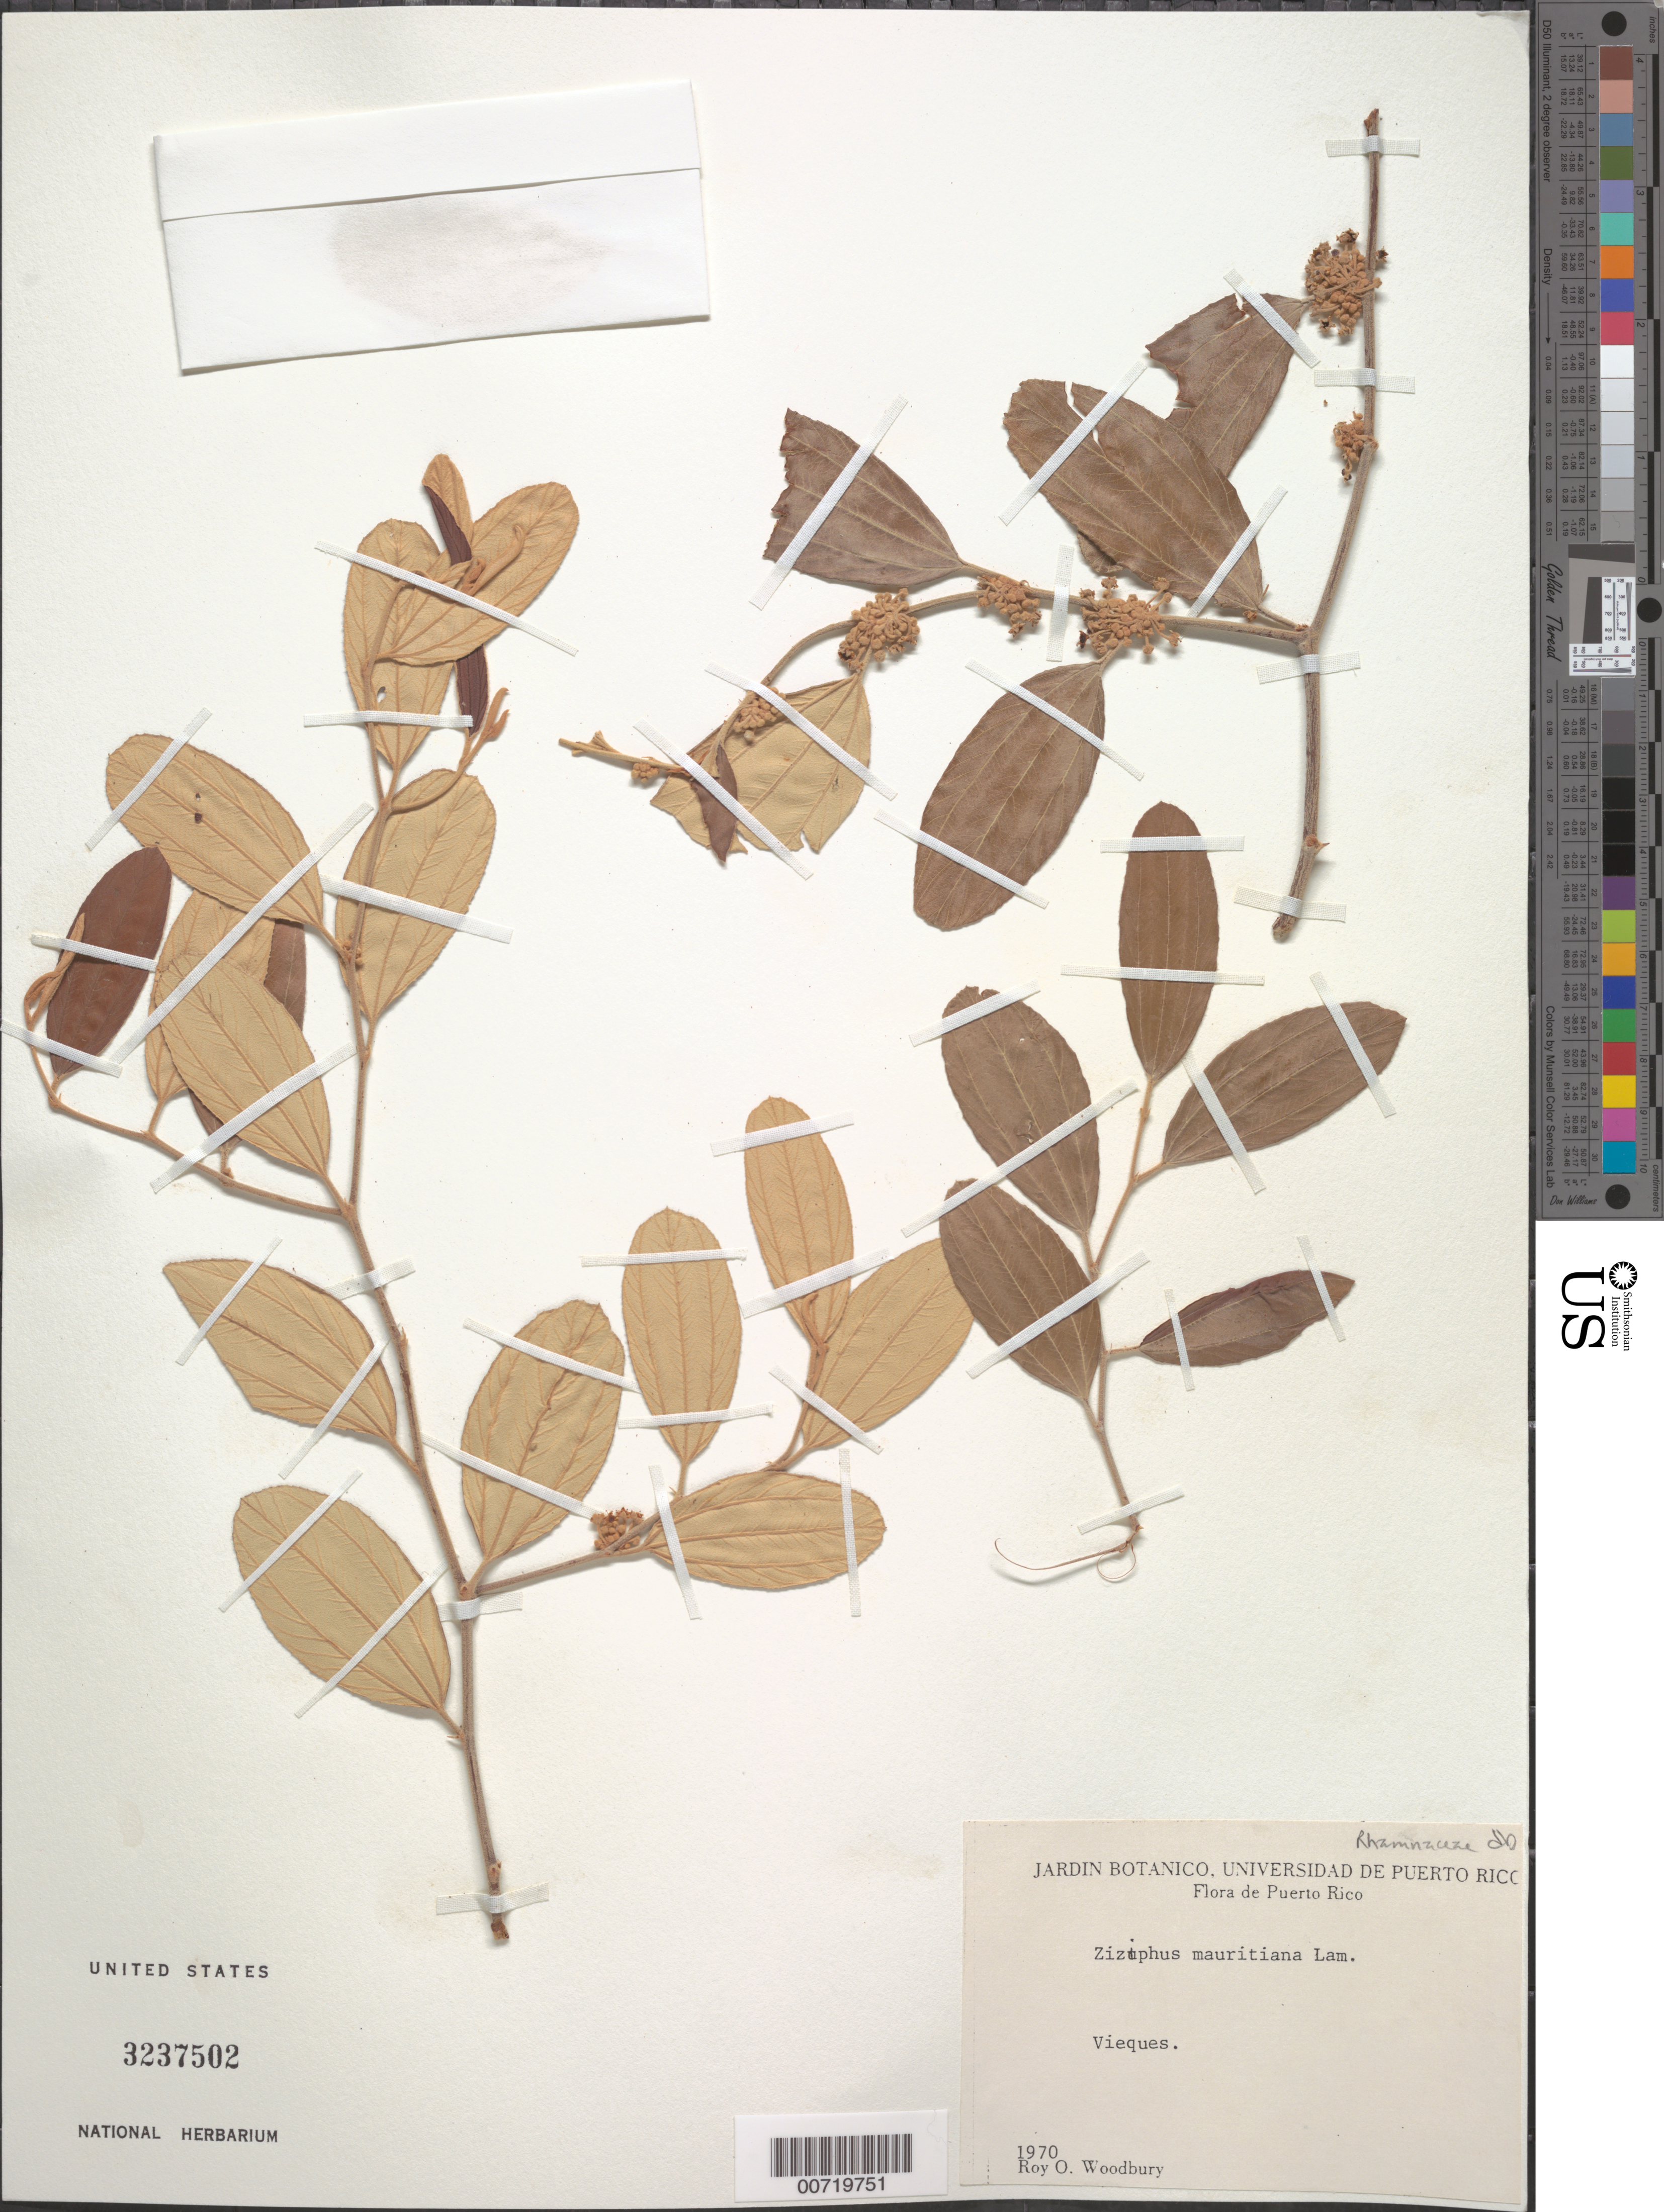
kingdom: Plantae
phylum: Tracheophyta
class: Magnoliopsida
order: Rosales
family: Rhamnaceae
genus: Ziziphus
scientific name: Ziziphus mauritiana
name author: Lam.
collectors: R. O. Woodbury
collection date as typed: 1970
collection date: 1970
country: Puerto Rico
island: Vieques I.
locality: Vieques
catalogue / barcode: US 3237502